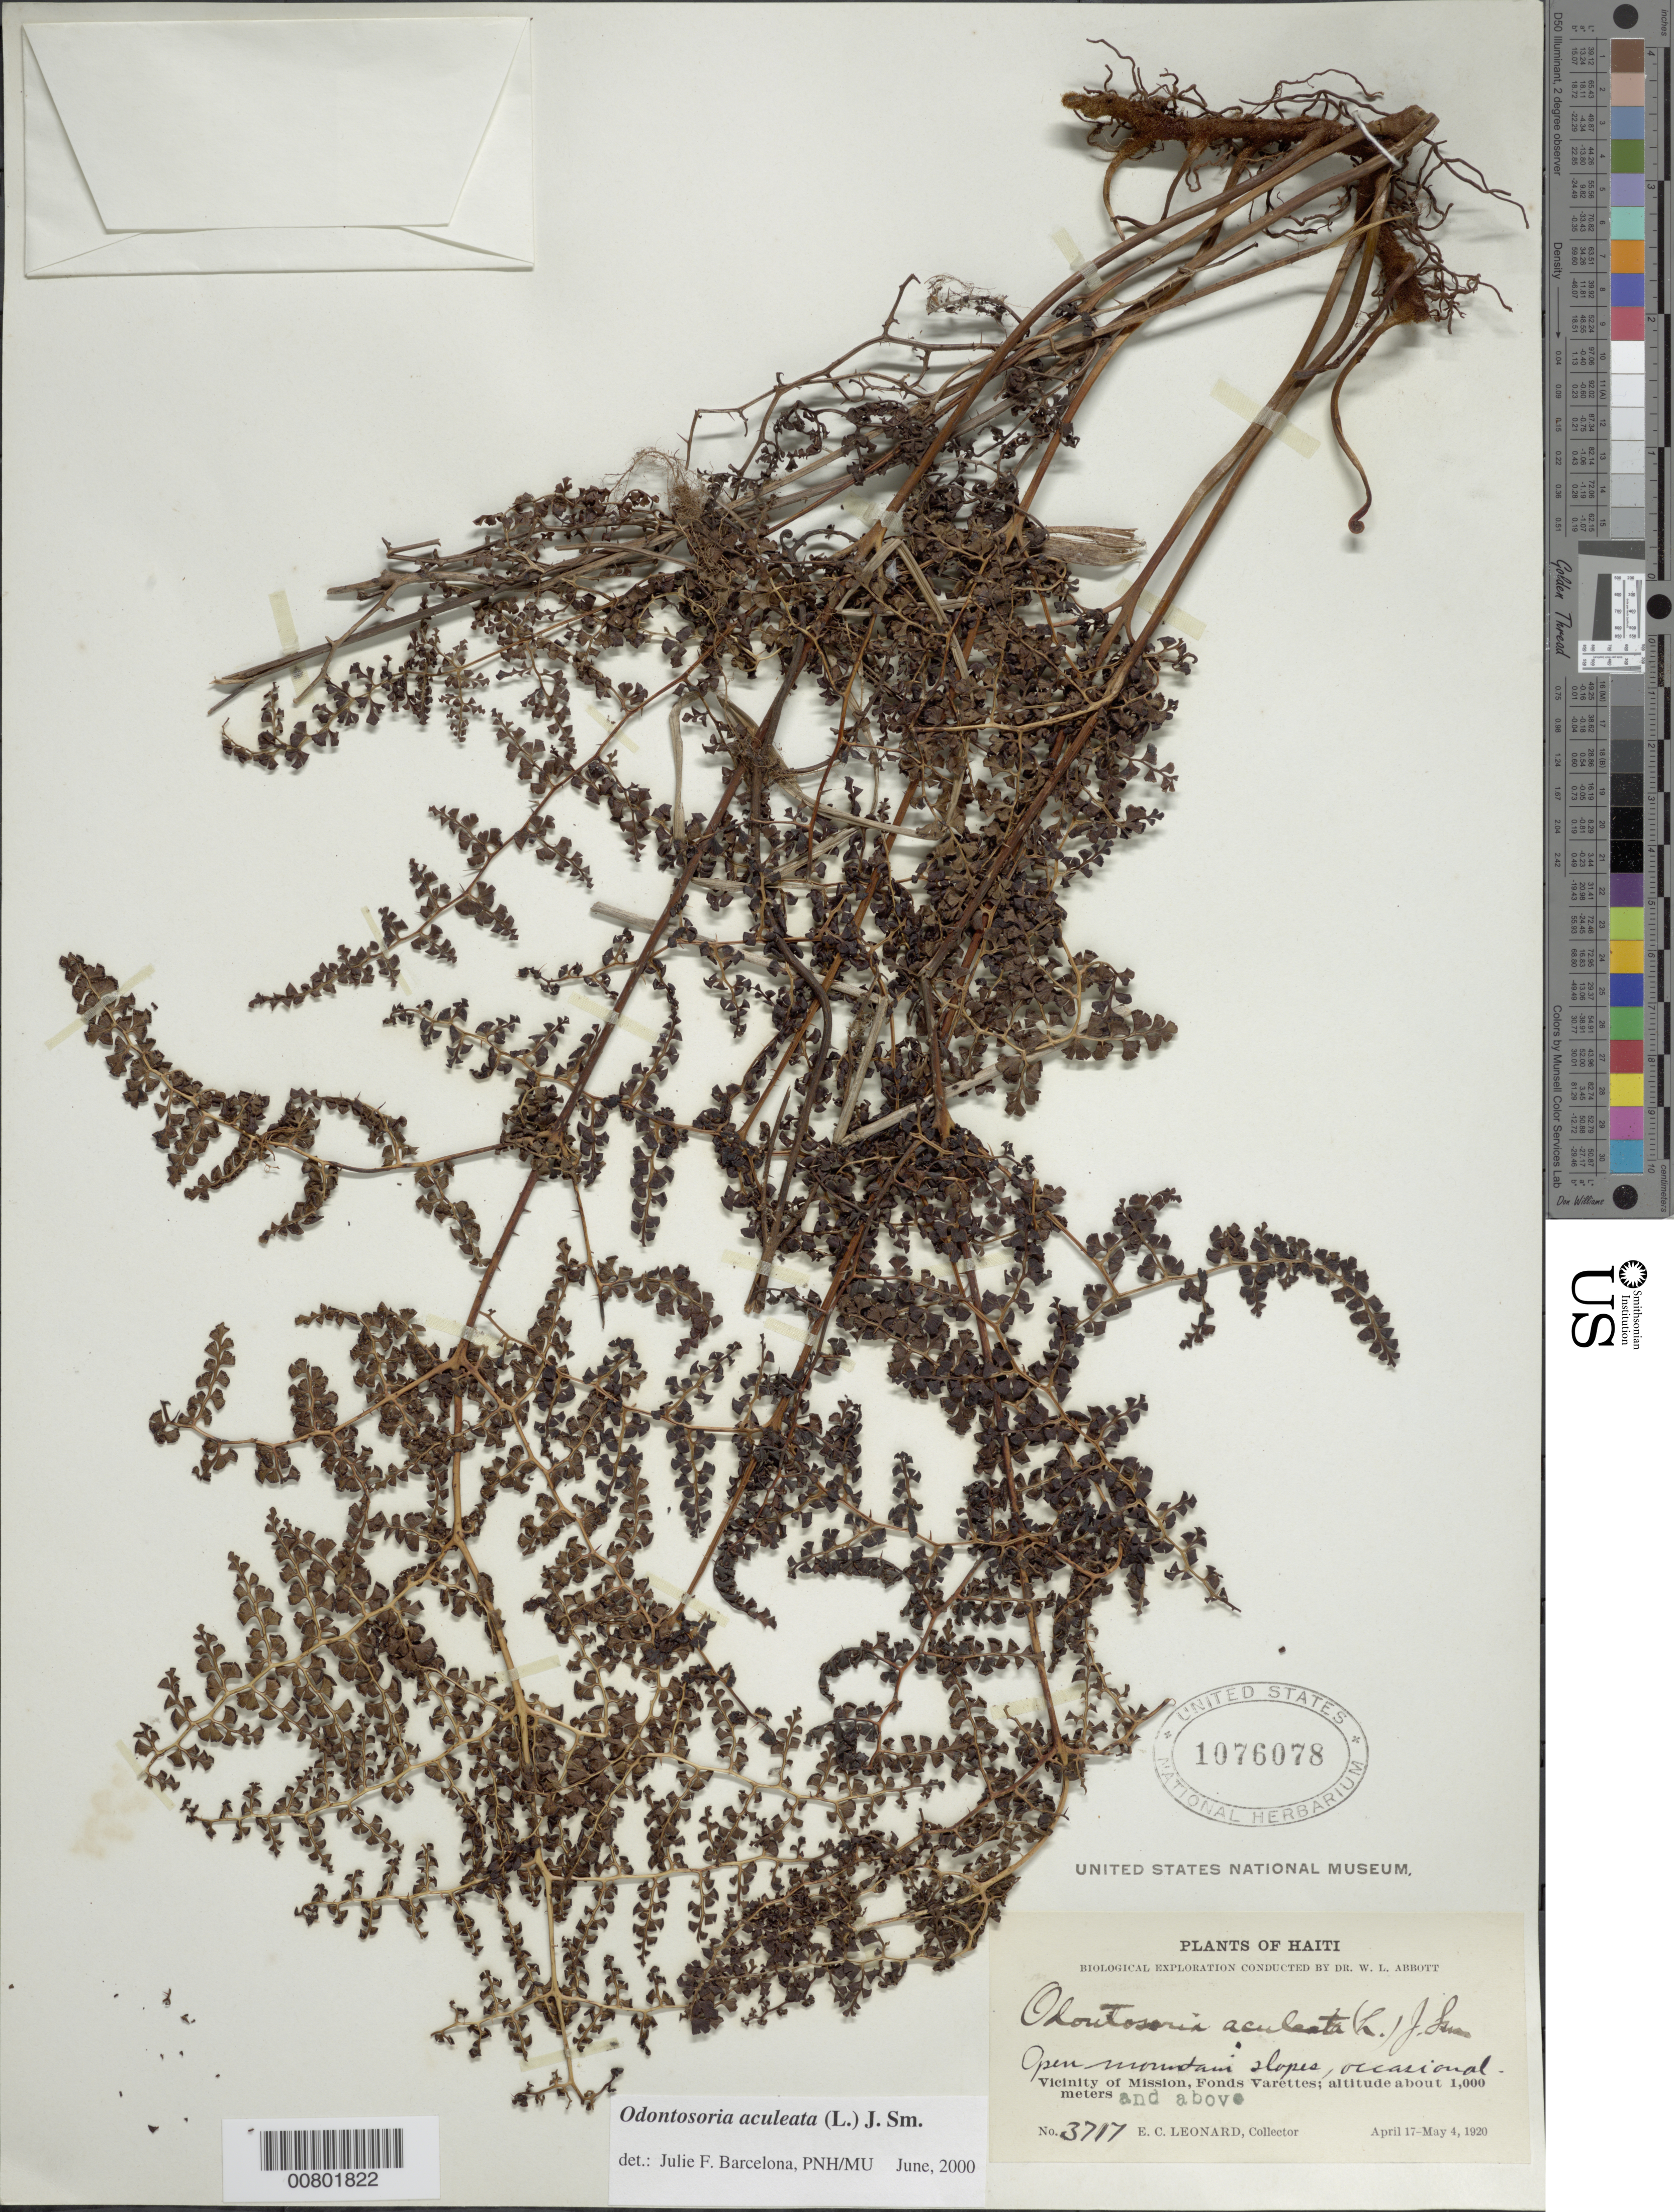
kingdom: Plantae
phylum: Tracheophyta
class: Polypodiopsida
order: Polypodiales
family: Lindsaeaceae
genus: Odontosoria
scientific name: Odontosoria aculeata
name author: (L.) J. Sm.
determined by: Barcelona, J. F.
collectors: E. C. Leonard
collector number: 3717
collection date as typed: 17 Apr 1920 to 04 May 1920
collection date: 1920-04-17/1920-05-04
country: Haiti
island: Hispaniola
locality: Fonds Varettes, vicinity Mission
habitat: Open mountain slopes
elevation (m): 1000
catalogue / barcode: US 1076078